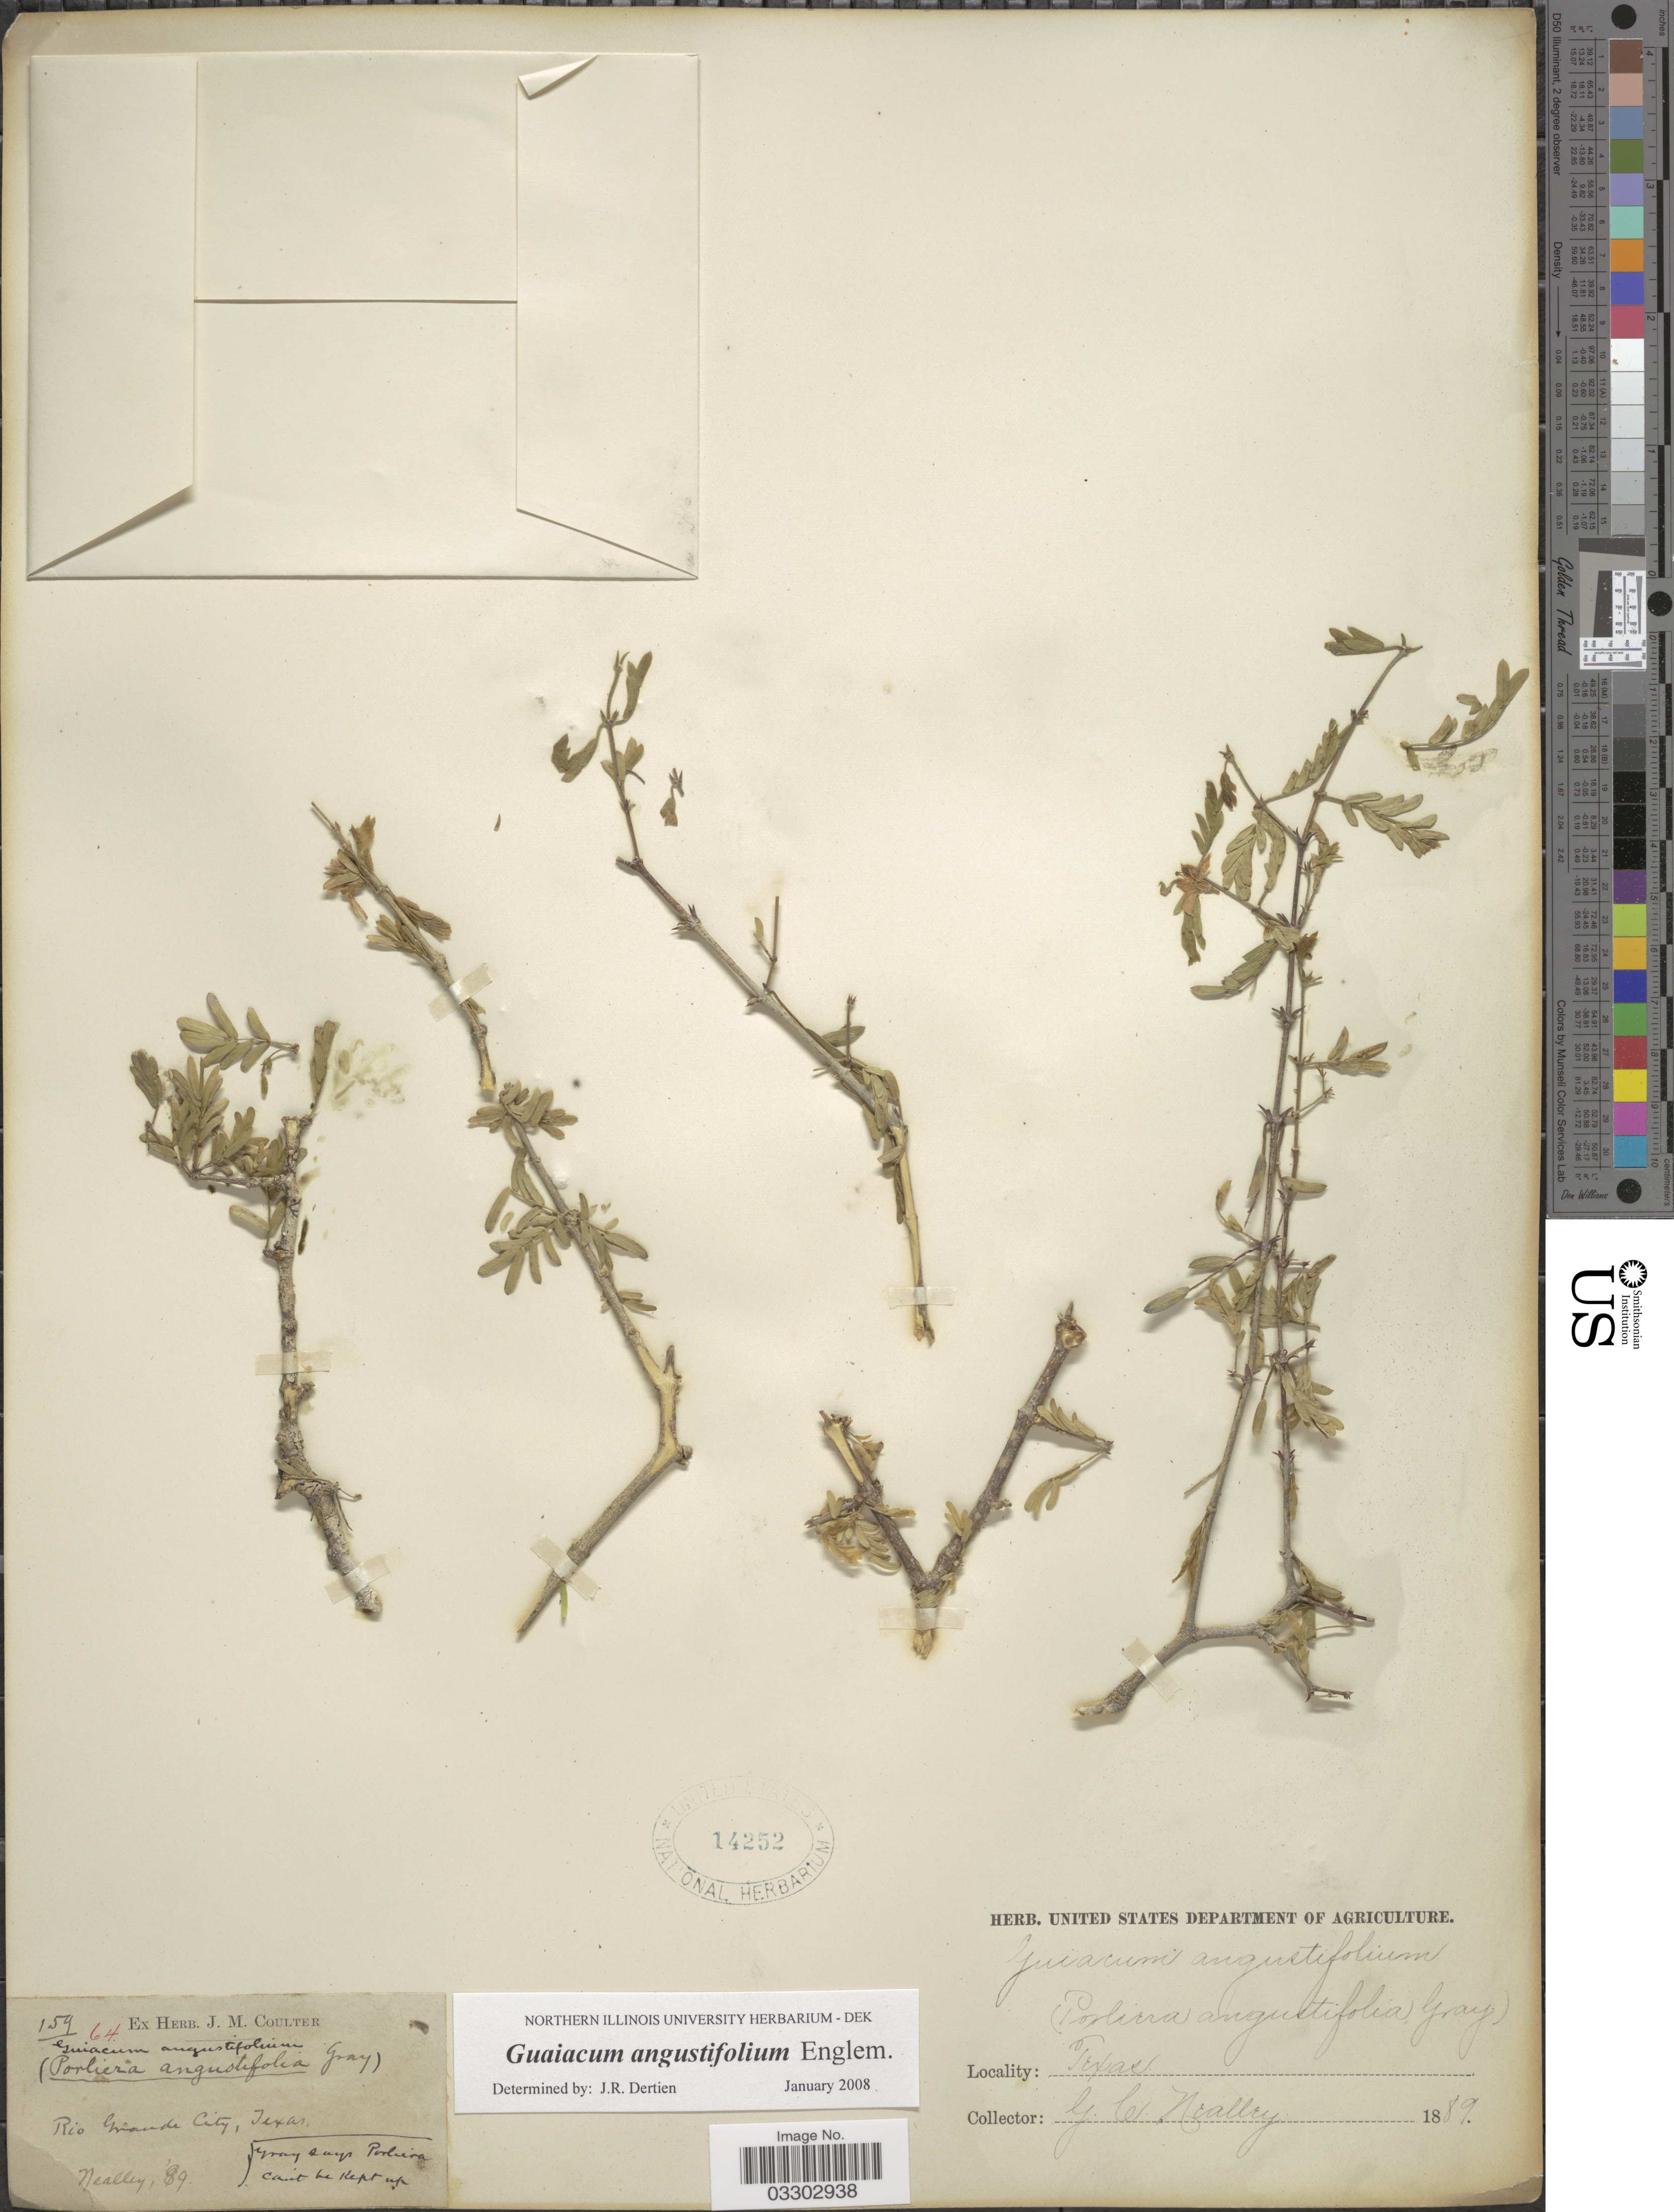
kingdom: Plantae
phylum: Tracheophyta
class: Magnoliopsida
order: Zygophyllales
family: Zygophyllaceae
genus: Guaiacum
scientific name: Guaiacum angustifolium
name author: Engelm.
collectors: G. C. Nealley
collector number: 159/64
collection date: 1889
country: United States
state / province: Texas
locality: Rio Grande City.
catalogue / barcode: US 14252